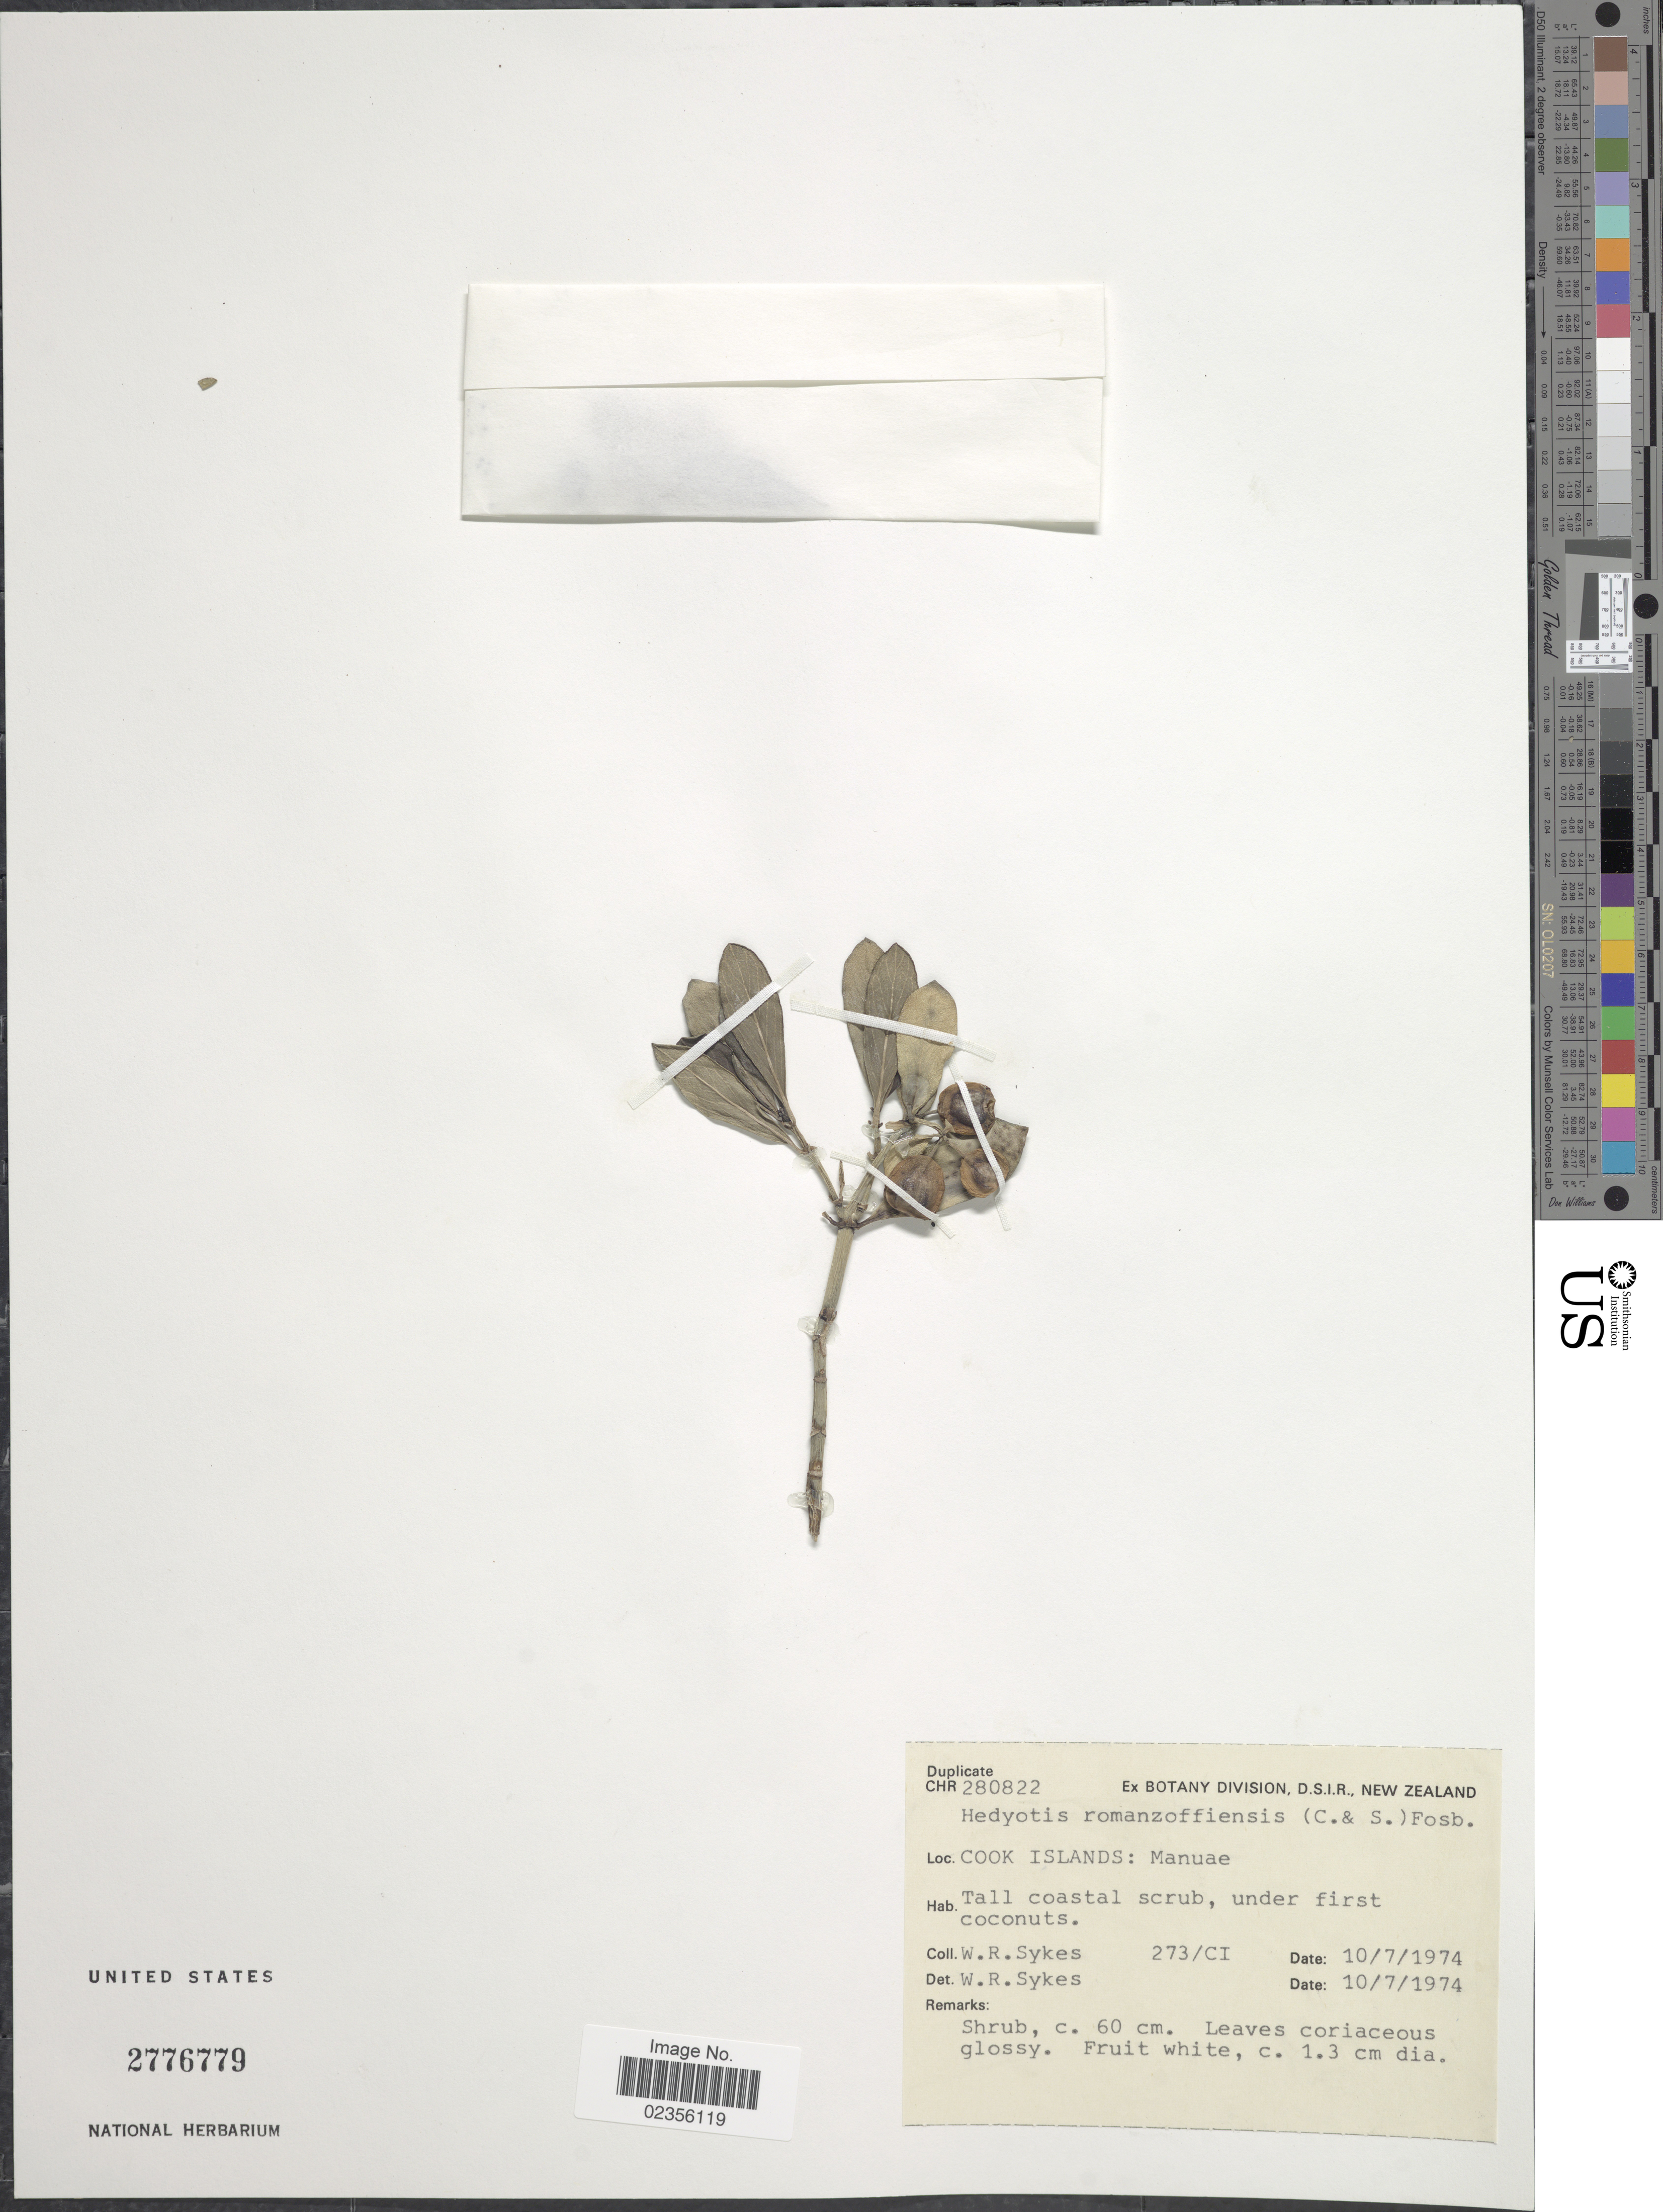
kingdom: Plantae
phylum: Tracheophyta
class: Magnoliopsida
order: Gentianales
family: Rubiaceae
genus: Kadua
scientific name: Kadua romanzoffiensis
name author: Cham. & Schltdl.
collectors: W. R. Sykes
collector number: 273/CI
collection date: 1974-07-10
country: French Polynesia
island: Manuae Atoll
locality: Manuae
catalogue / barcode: US 2776779